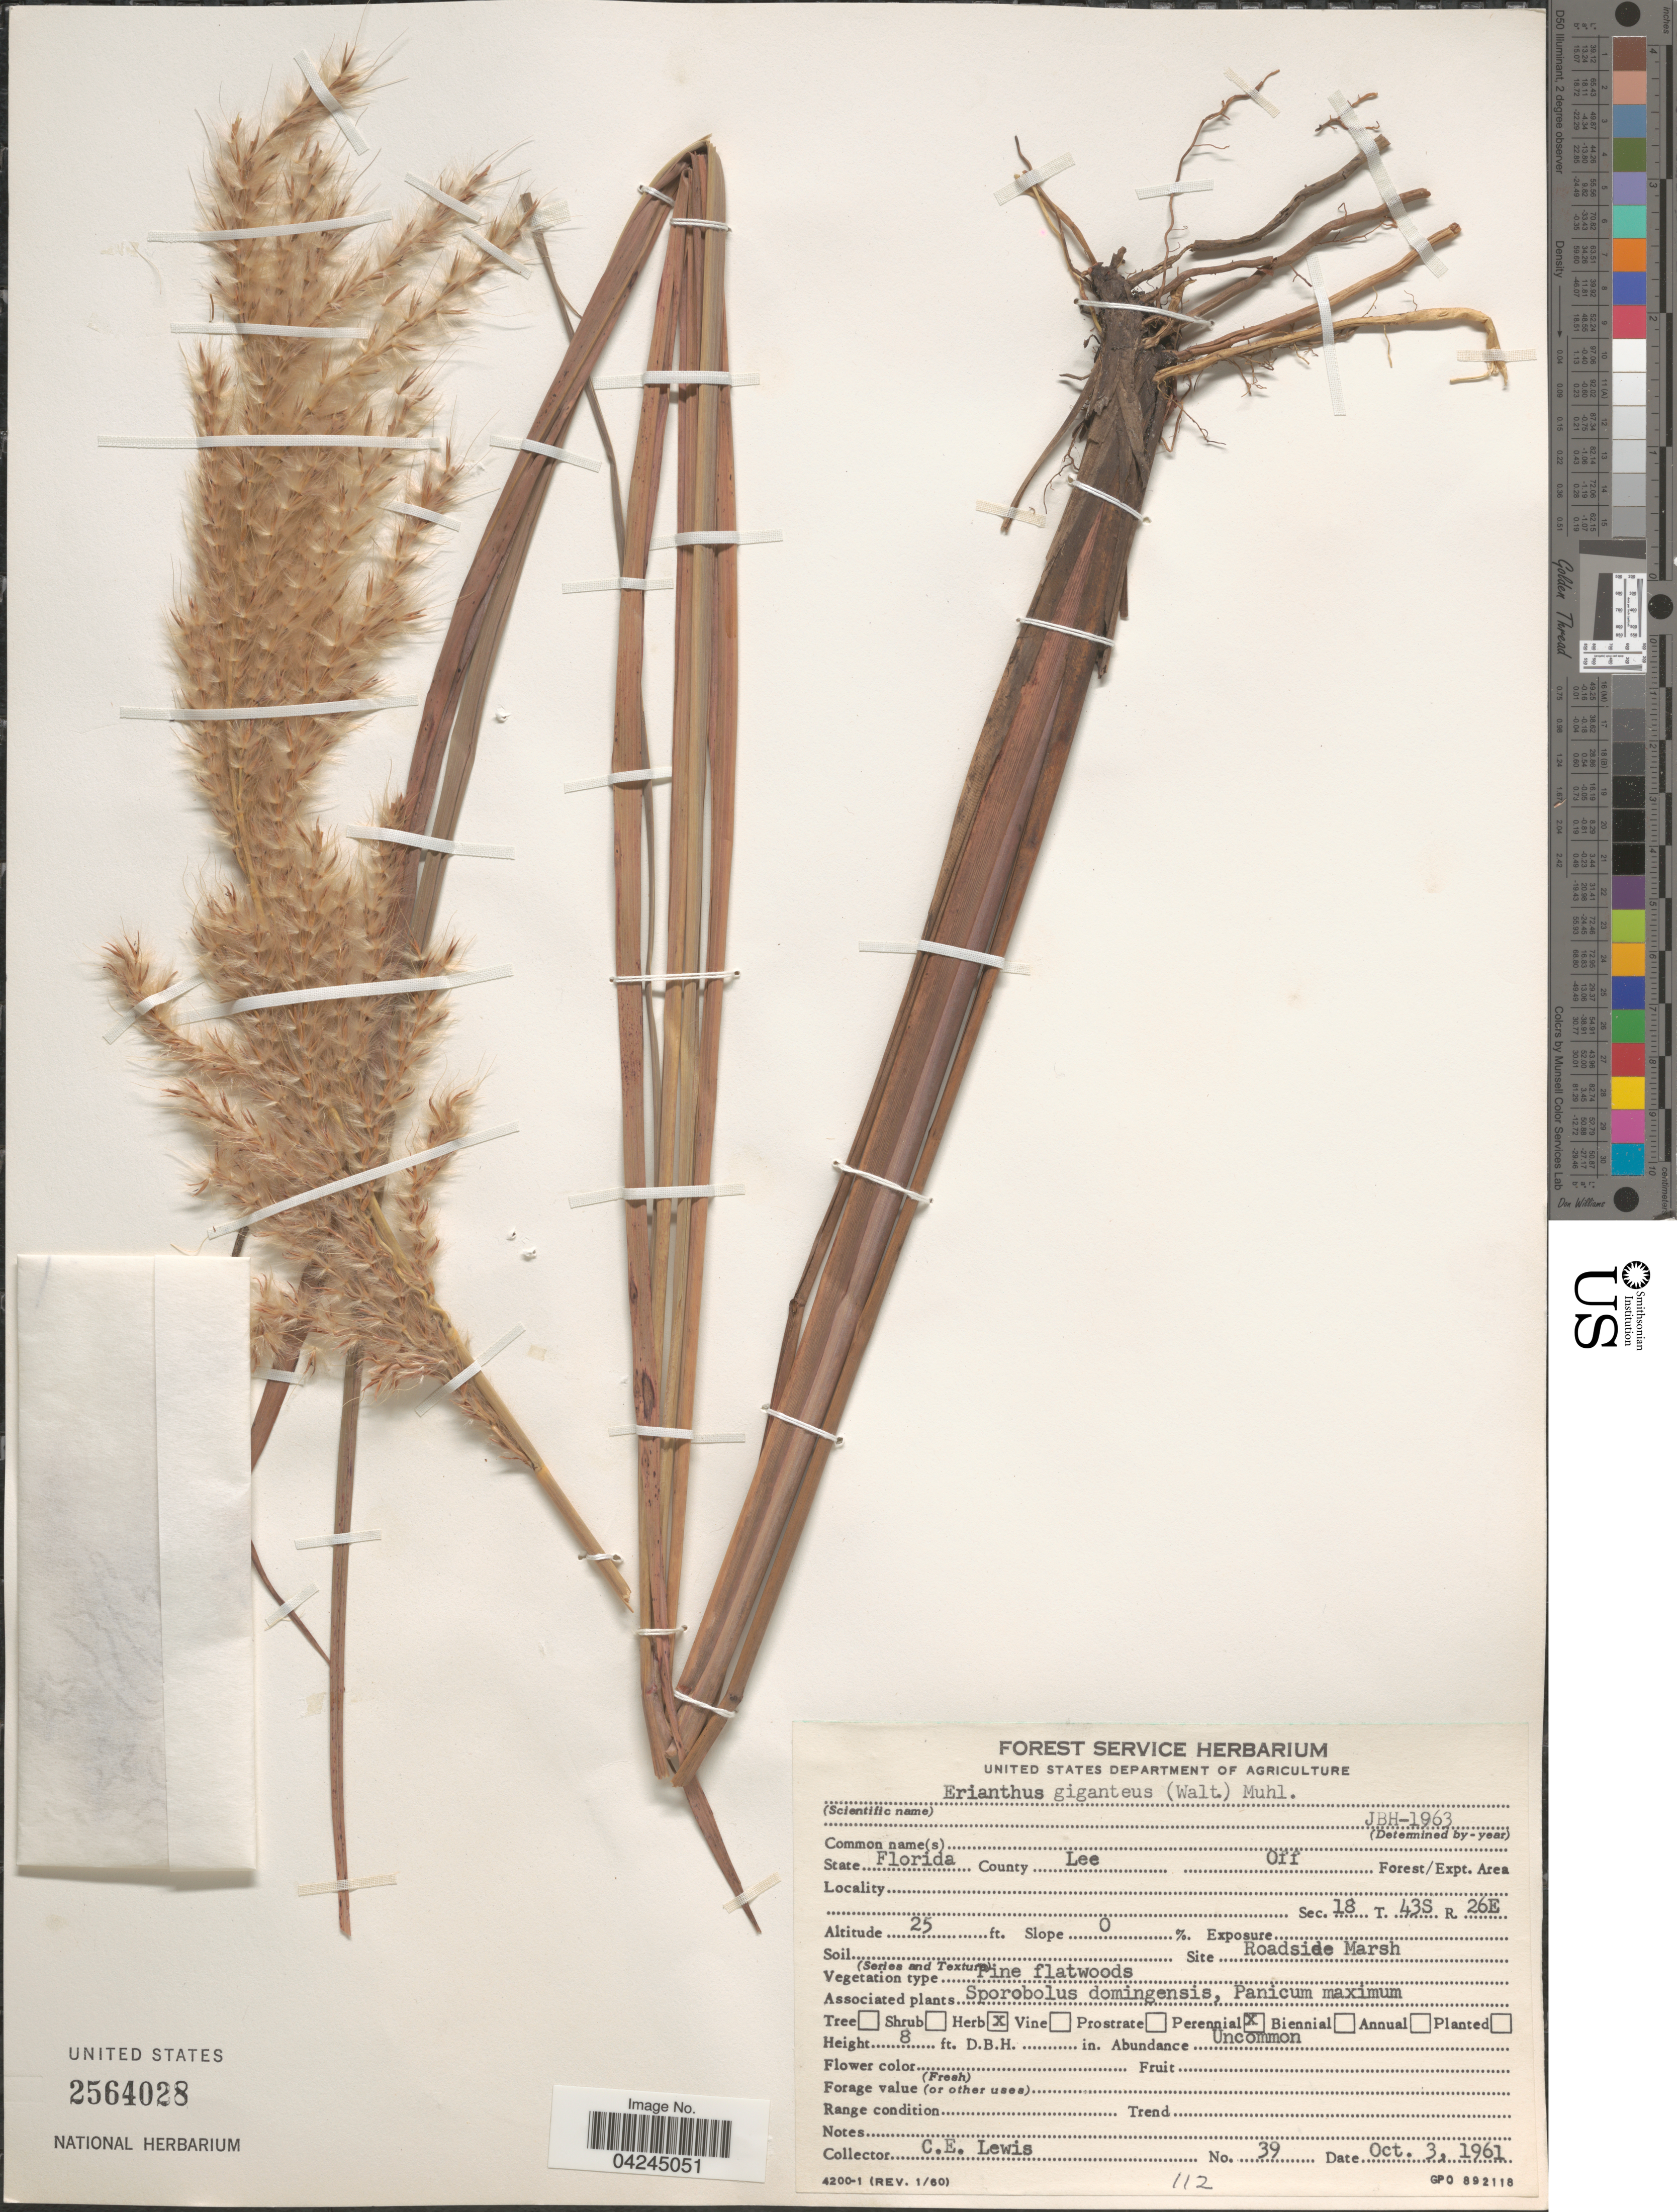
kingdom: Plantae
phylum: Tracheophyta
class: Liliopsida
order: Poales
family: Poaceae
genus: Erianthus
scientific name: Erianthus giganteus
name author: (Walter) P. Beauv.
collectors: C. Lewis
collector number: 39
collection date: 1961-10-03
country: United States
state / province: Florida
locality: County Lee. Off Forest/Expt. Area. Sec. 18 T. 43S R. 26E. Slope O. Site Roadside Marsh.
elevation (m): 8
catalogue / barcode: US 2564028